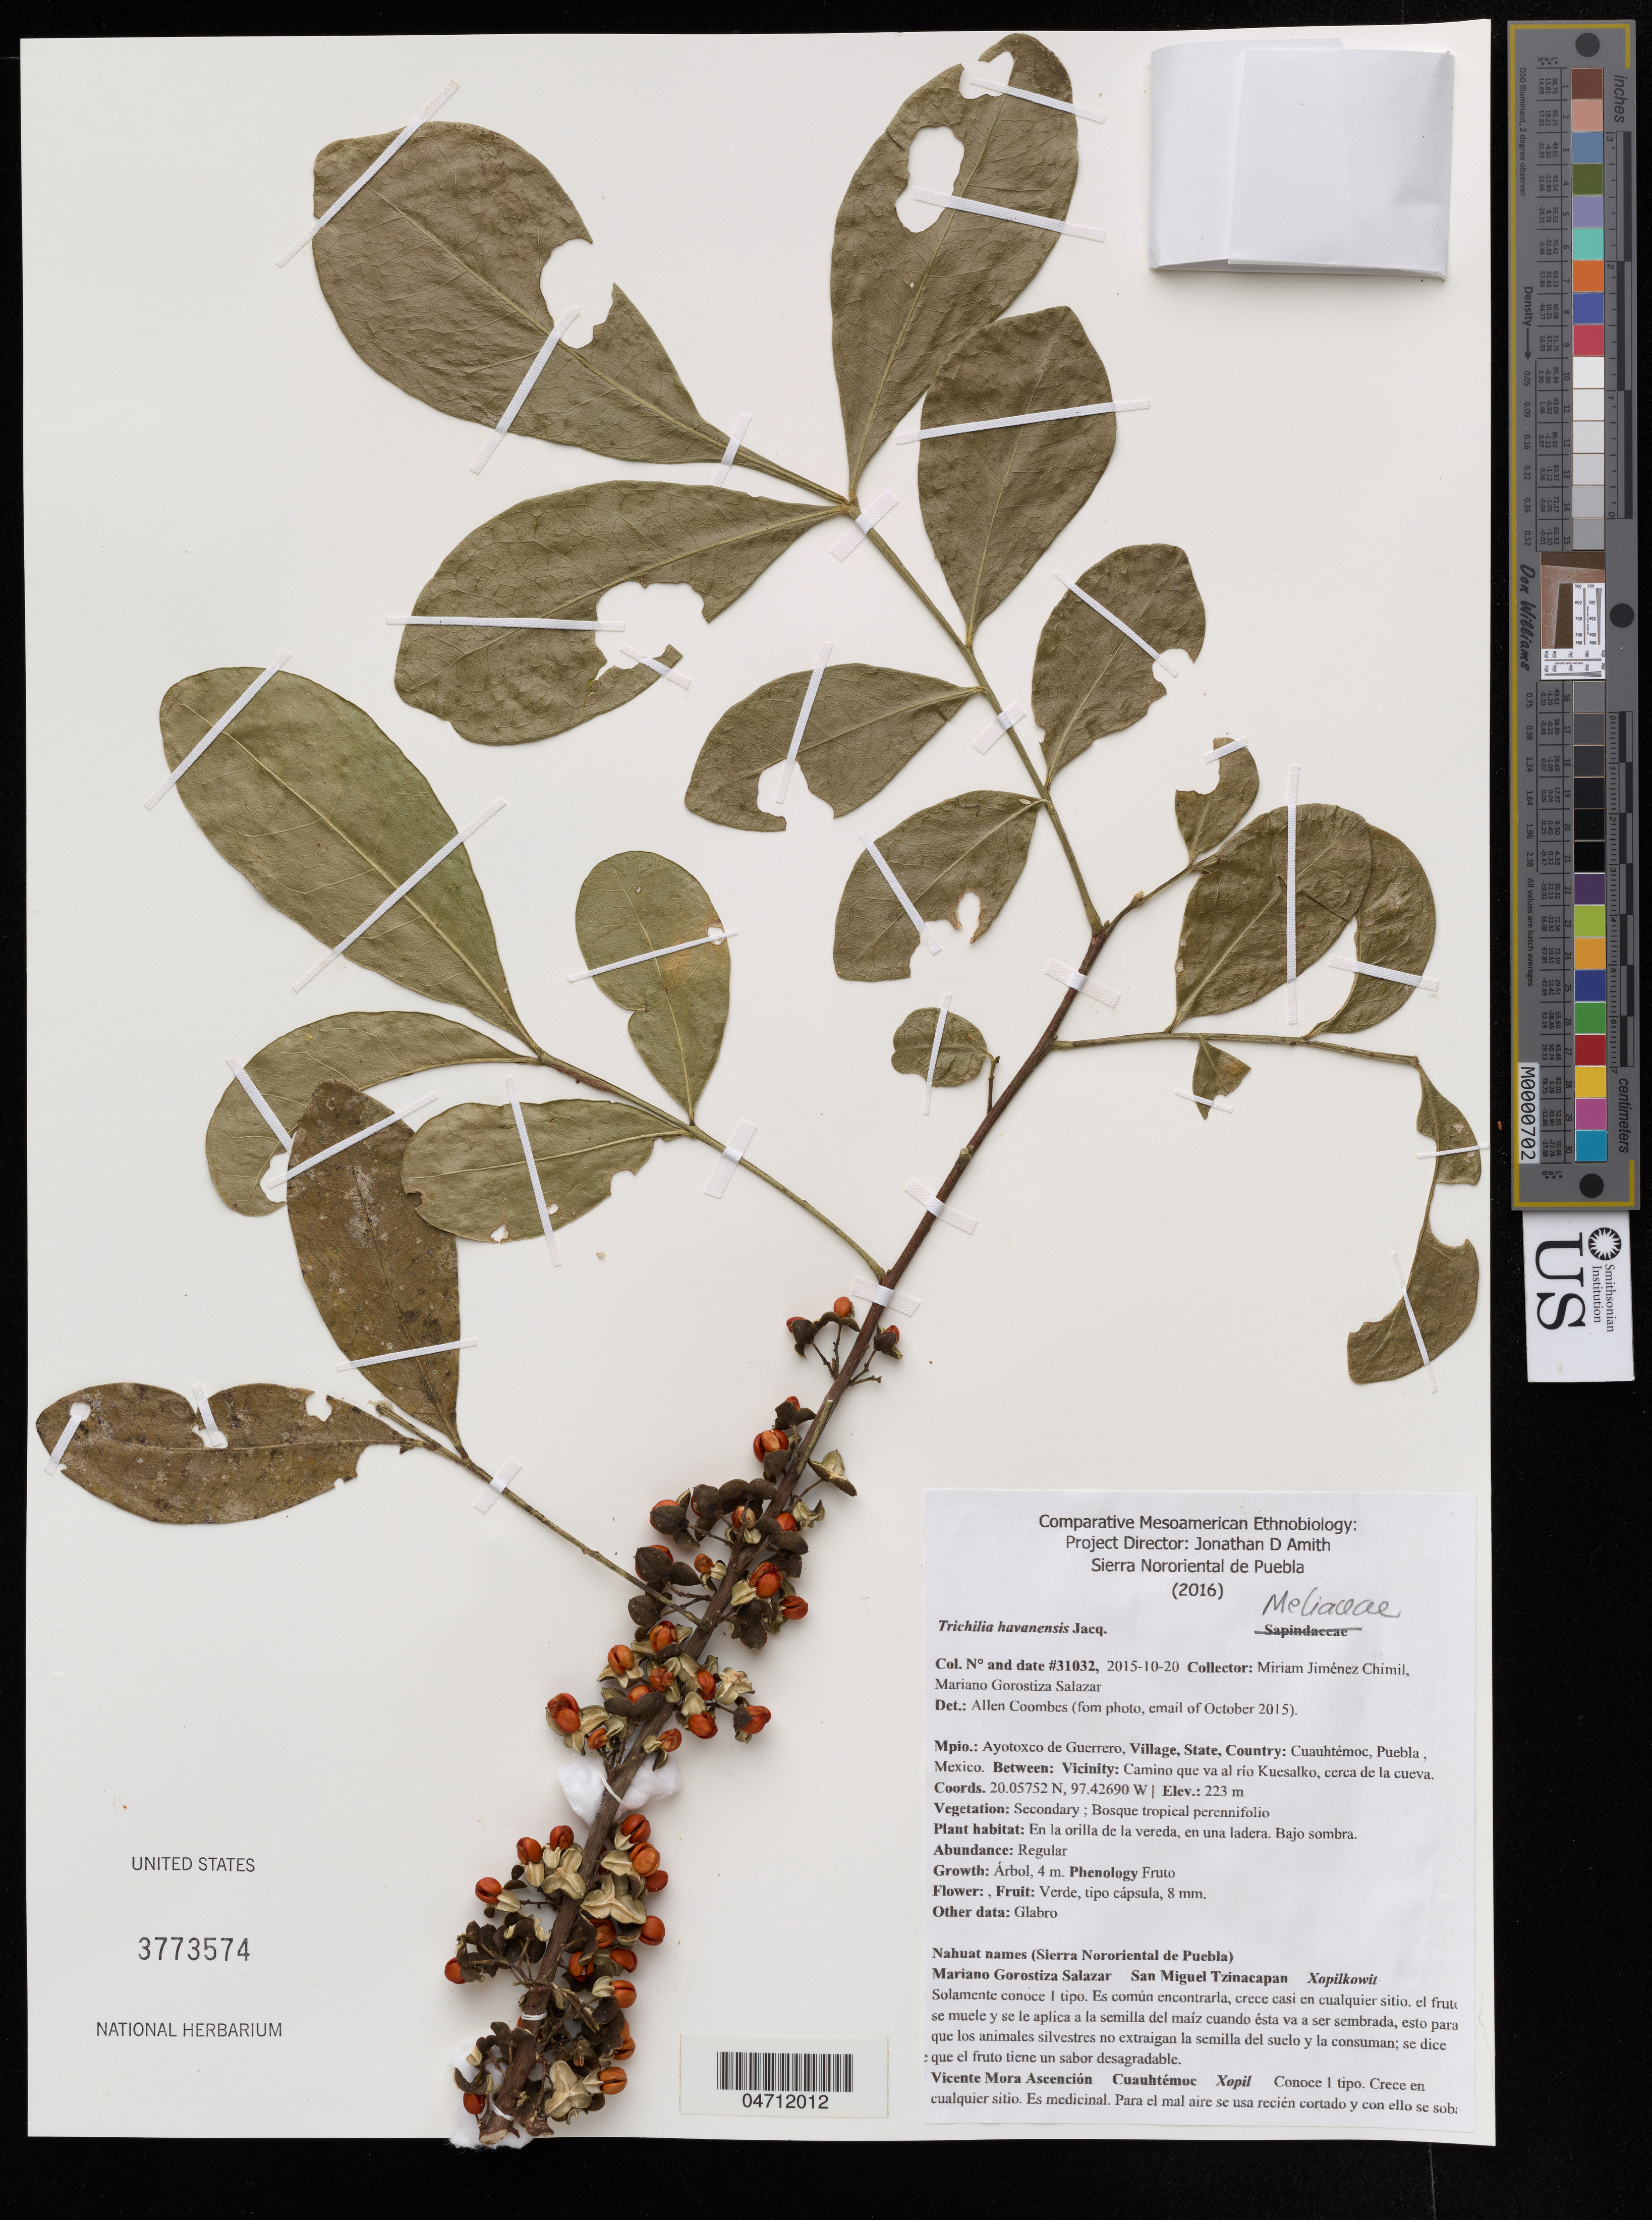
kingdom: Plantae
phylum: Tracheophyta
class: Magnoliopsida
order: Sapindales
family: Meliaceae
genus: Trichilia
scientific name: Trichilia havanensis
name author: Jacq.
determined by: Coombes, Allen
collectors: M. Jiménez Chimil & M. Gorostiza S.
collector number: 31032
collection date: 2015-10-20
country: Mexico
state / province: Puebla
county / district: Ayotoxco de Guerrero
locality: Cuauhtémoc, Camino que va al río Kuesalko, cerca de La Cueva.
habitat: Crece en la orilla de la vereda, en una ladera. Bajo sombra.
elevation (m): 223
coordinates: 20.05752, -97.4269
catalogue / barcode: US 3773574